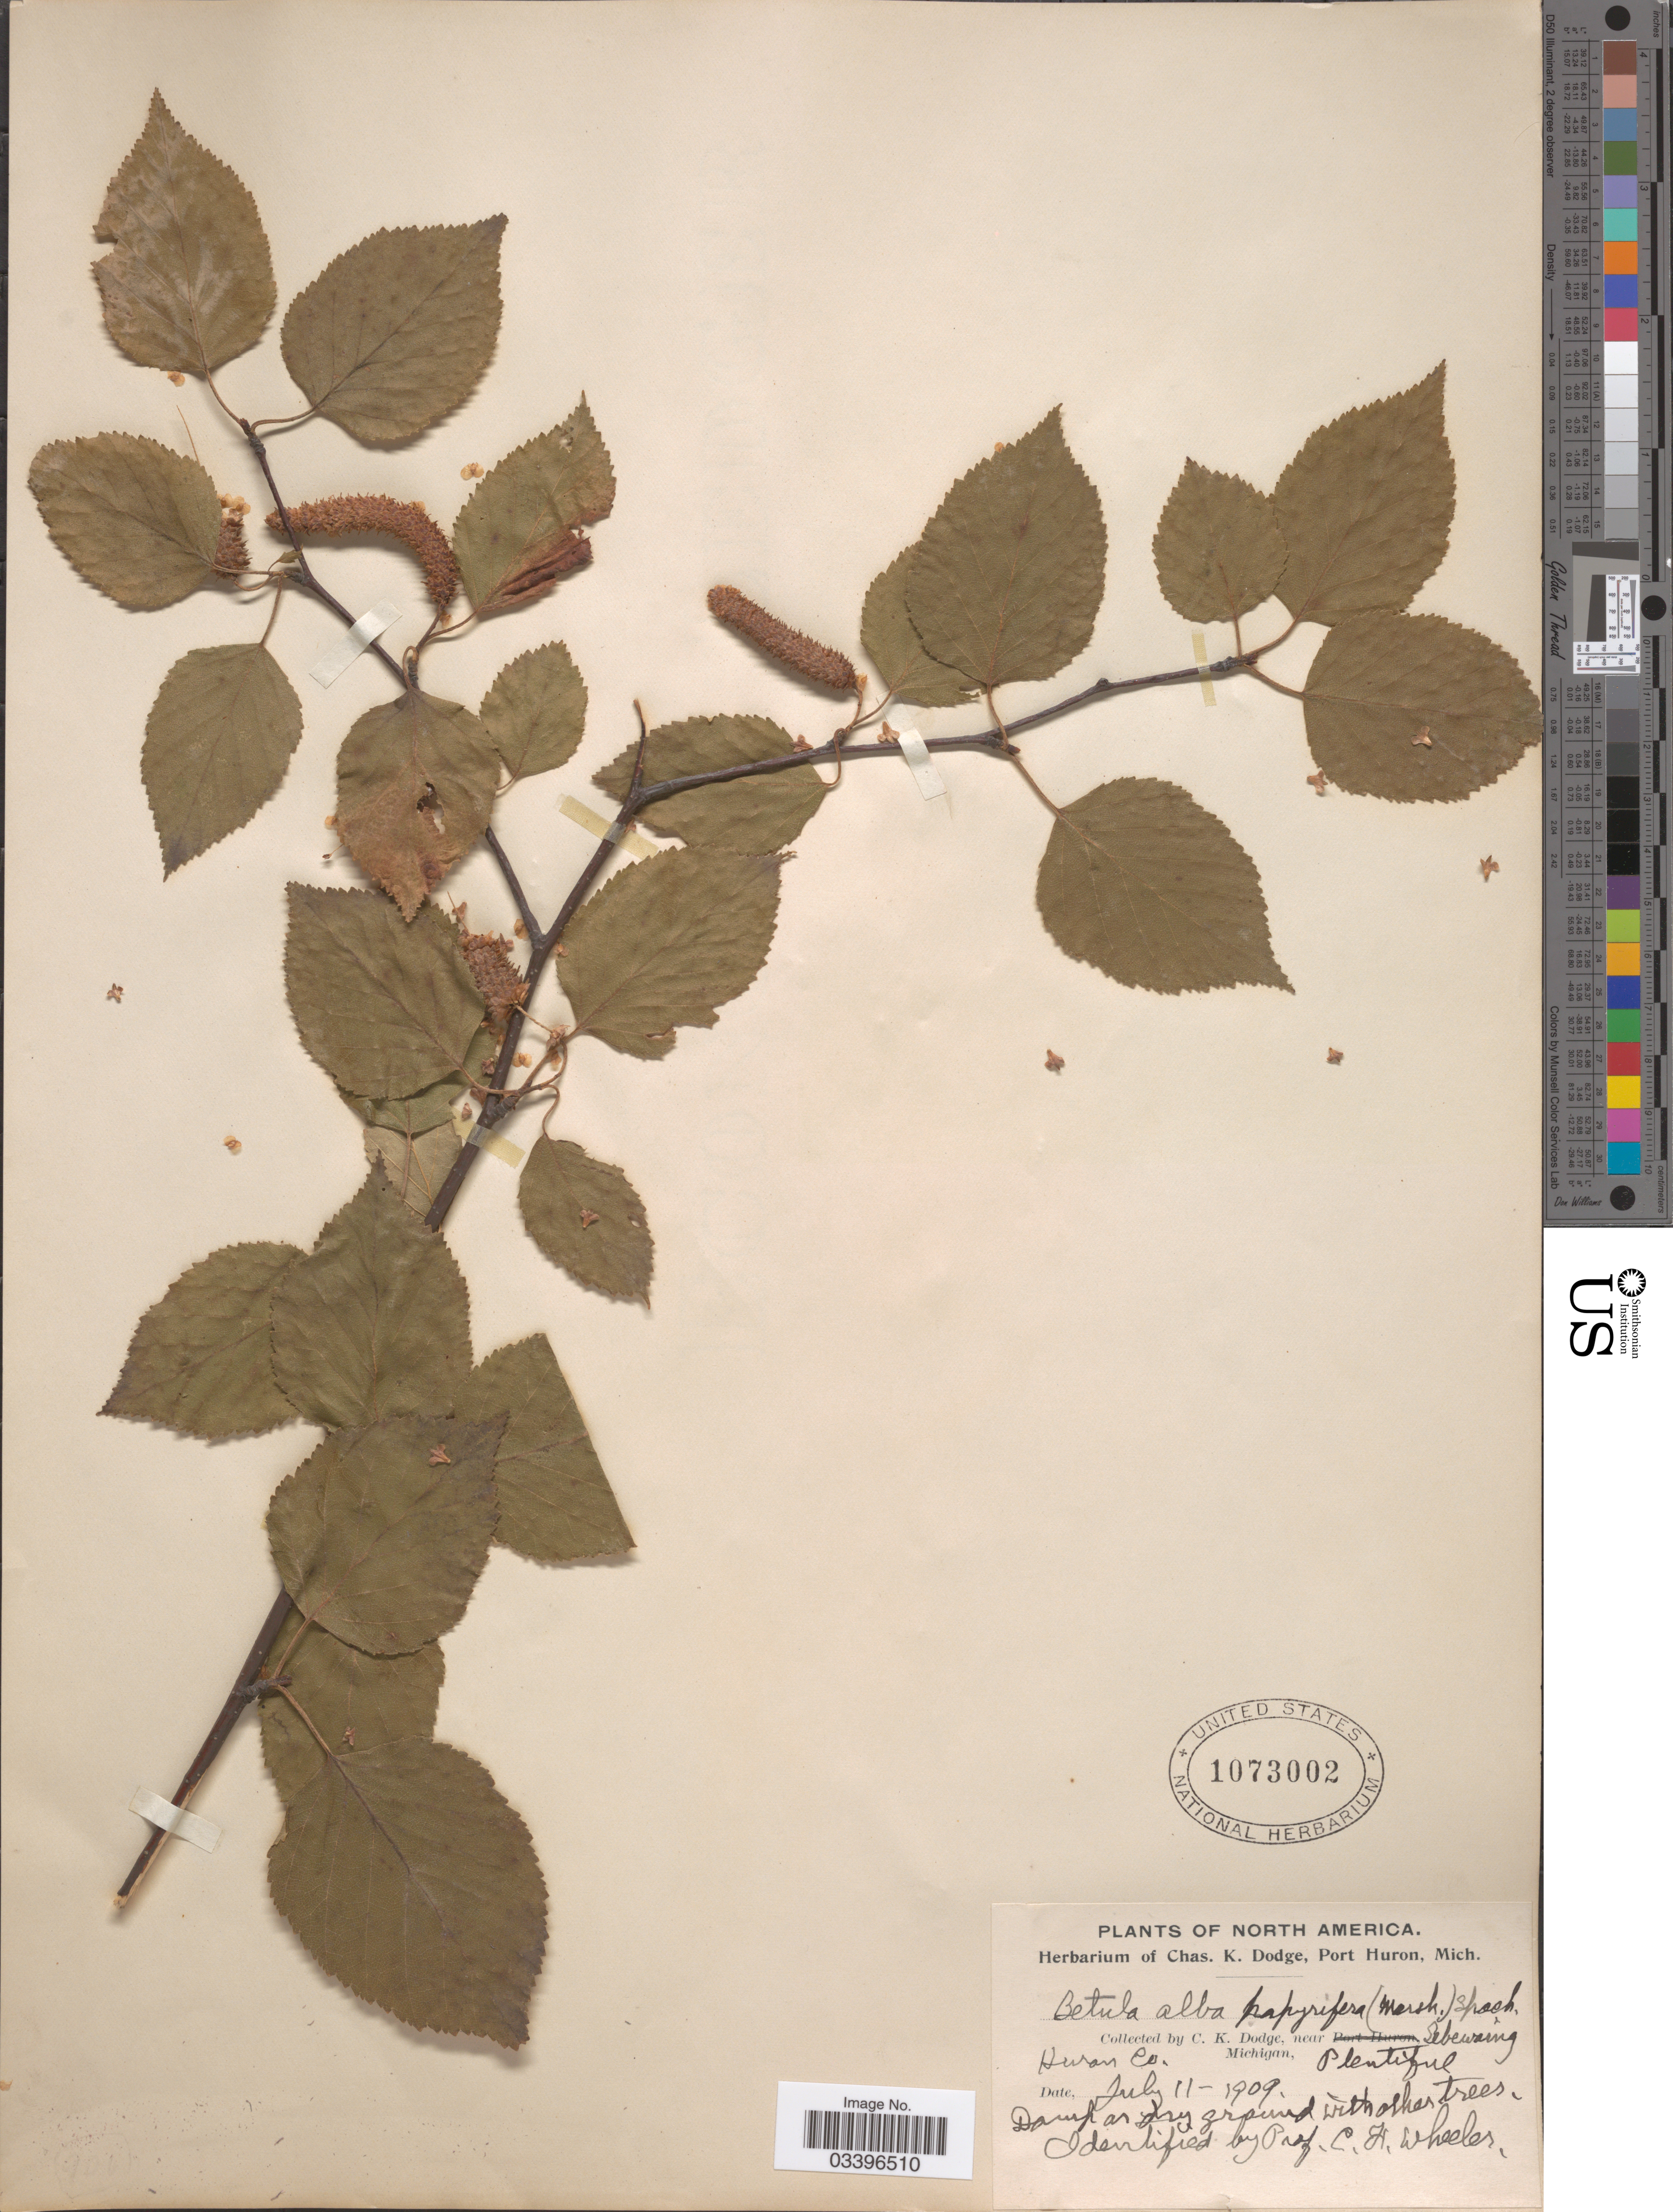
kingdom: Plantae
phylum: Tracheophyta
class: Magnoliopsida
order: Fagales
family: Betulaceae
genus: Betula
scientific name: Betula papyrifera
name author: Marshall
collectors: C. K. Dodge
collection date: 1909-07-11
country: United States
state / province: Michigan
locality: Near Sebewaing Huron Co.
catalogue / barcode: US 1073002